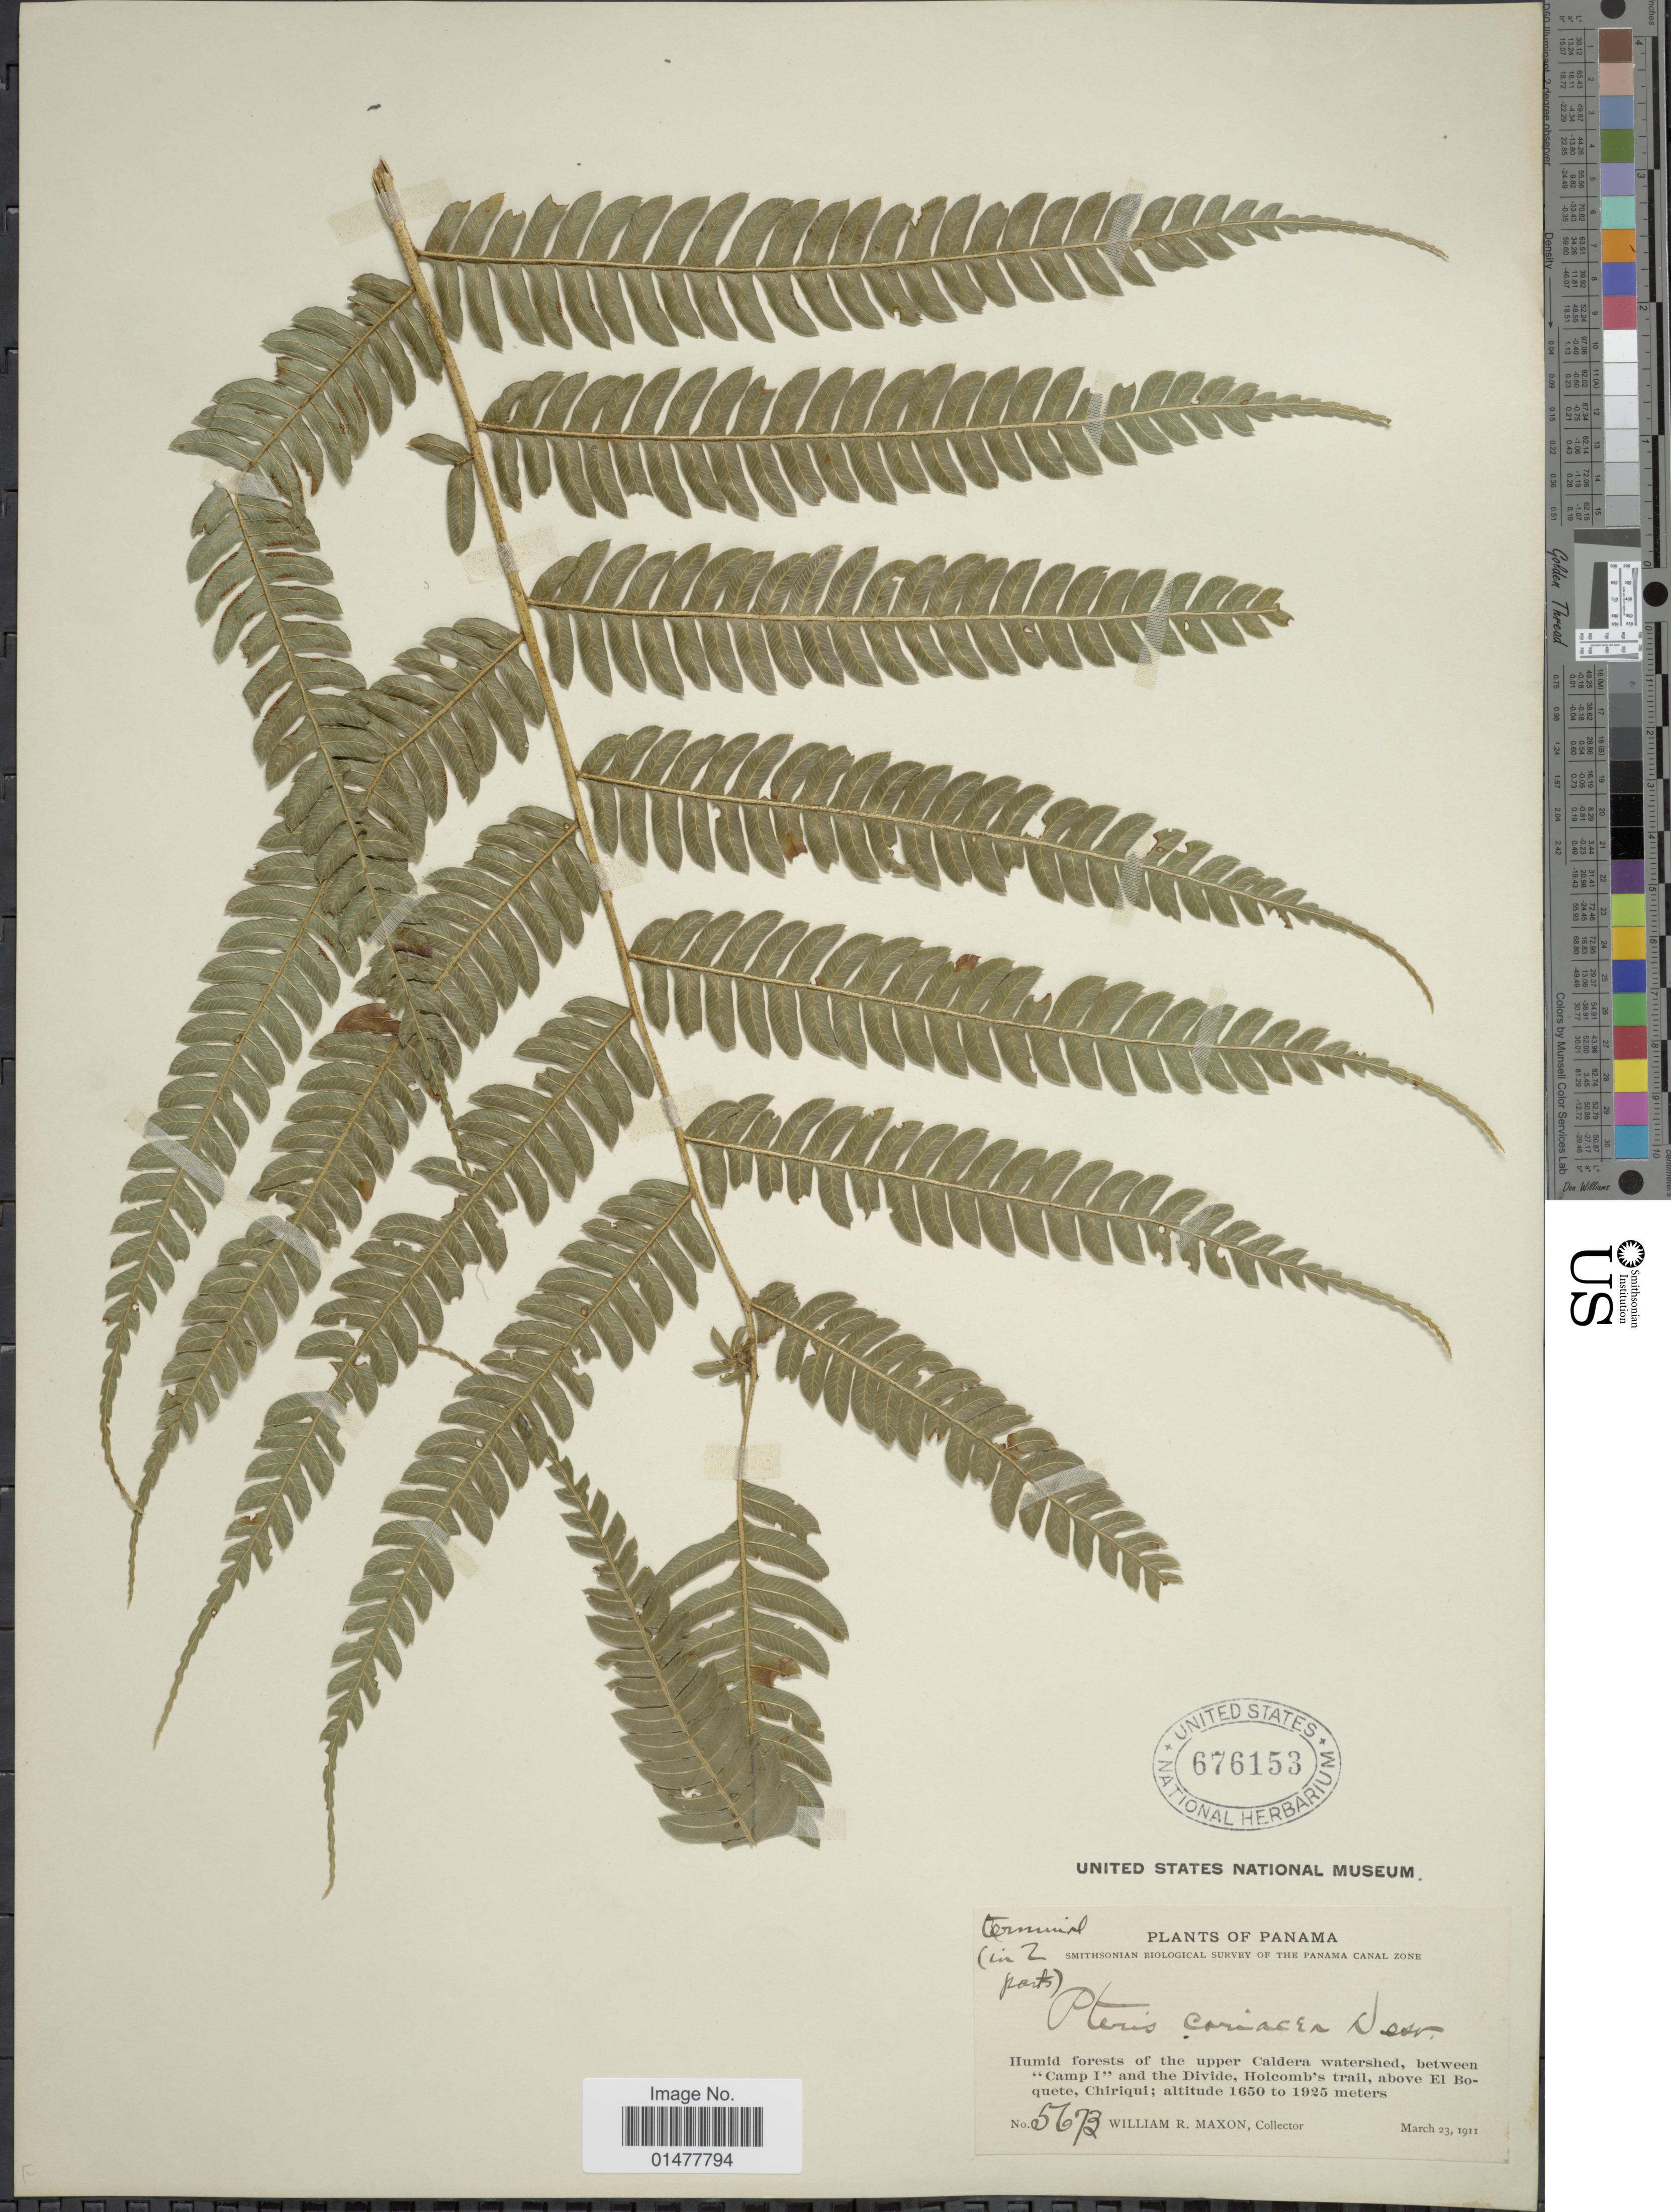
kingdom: Plantae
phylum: Tracheophyta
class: Polypodiopsida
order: Polypodiales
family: Pteridaceae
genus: Pteris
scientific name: Pteris muricatopedata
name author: A.L. Arbeláez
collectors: W. R. Maxon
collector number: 5673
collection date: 1911-03-23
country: Panama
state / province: Chiriqui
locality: Panama Canal Zone, humid forests of the upper Caldera watershed, between "Camp I"and the Divide, Holcomb's trail, above El Boquete.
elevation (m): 1650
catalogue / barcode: US 676153